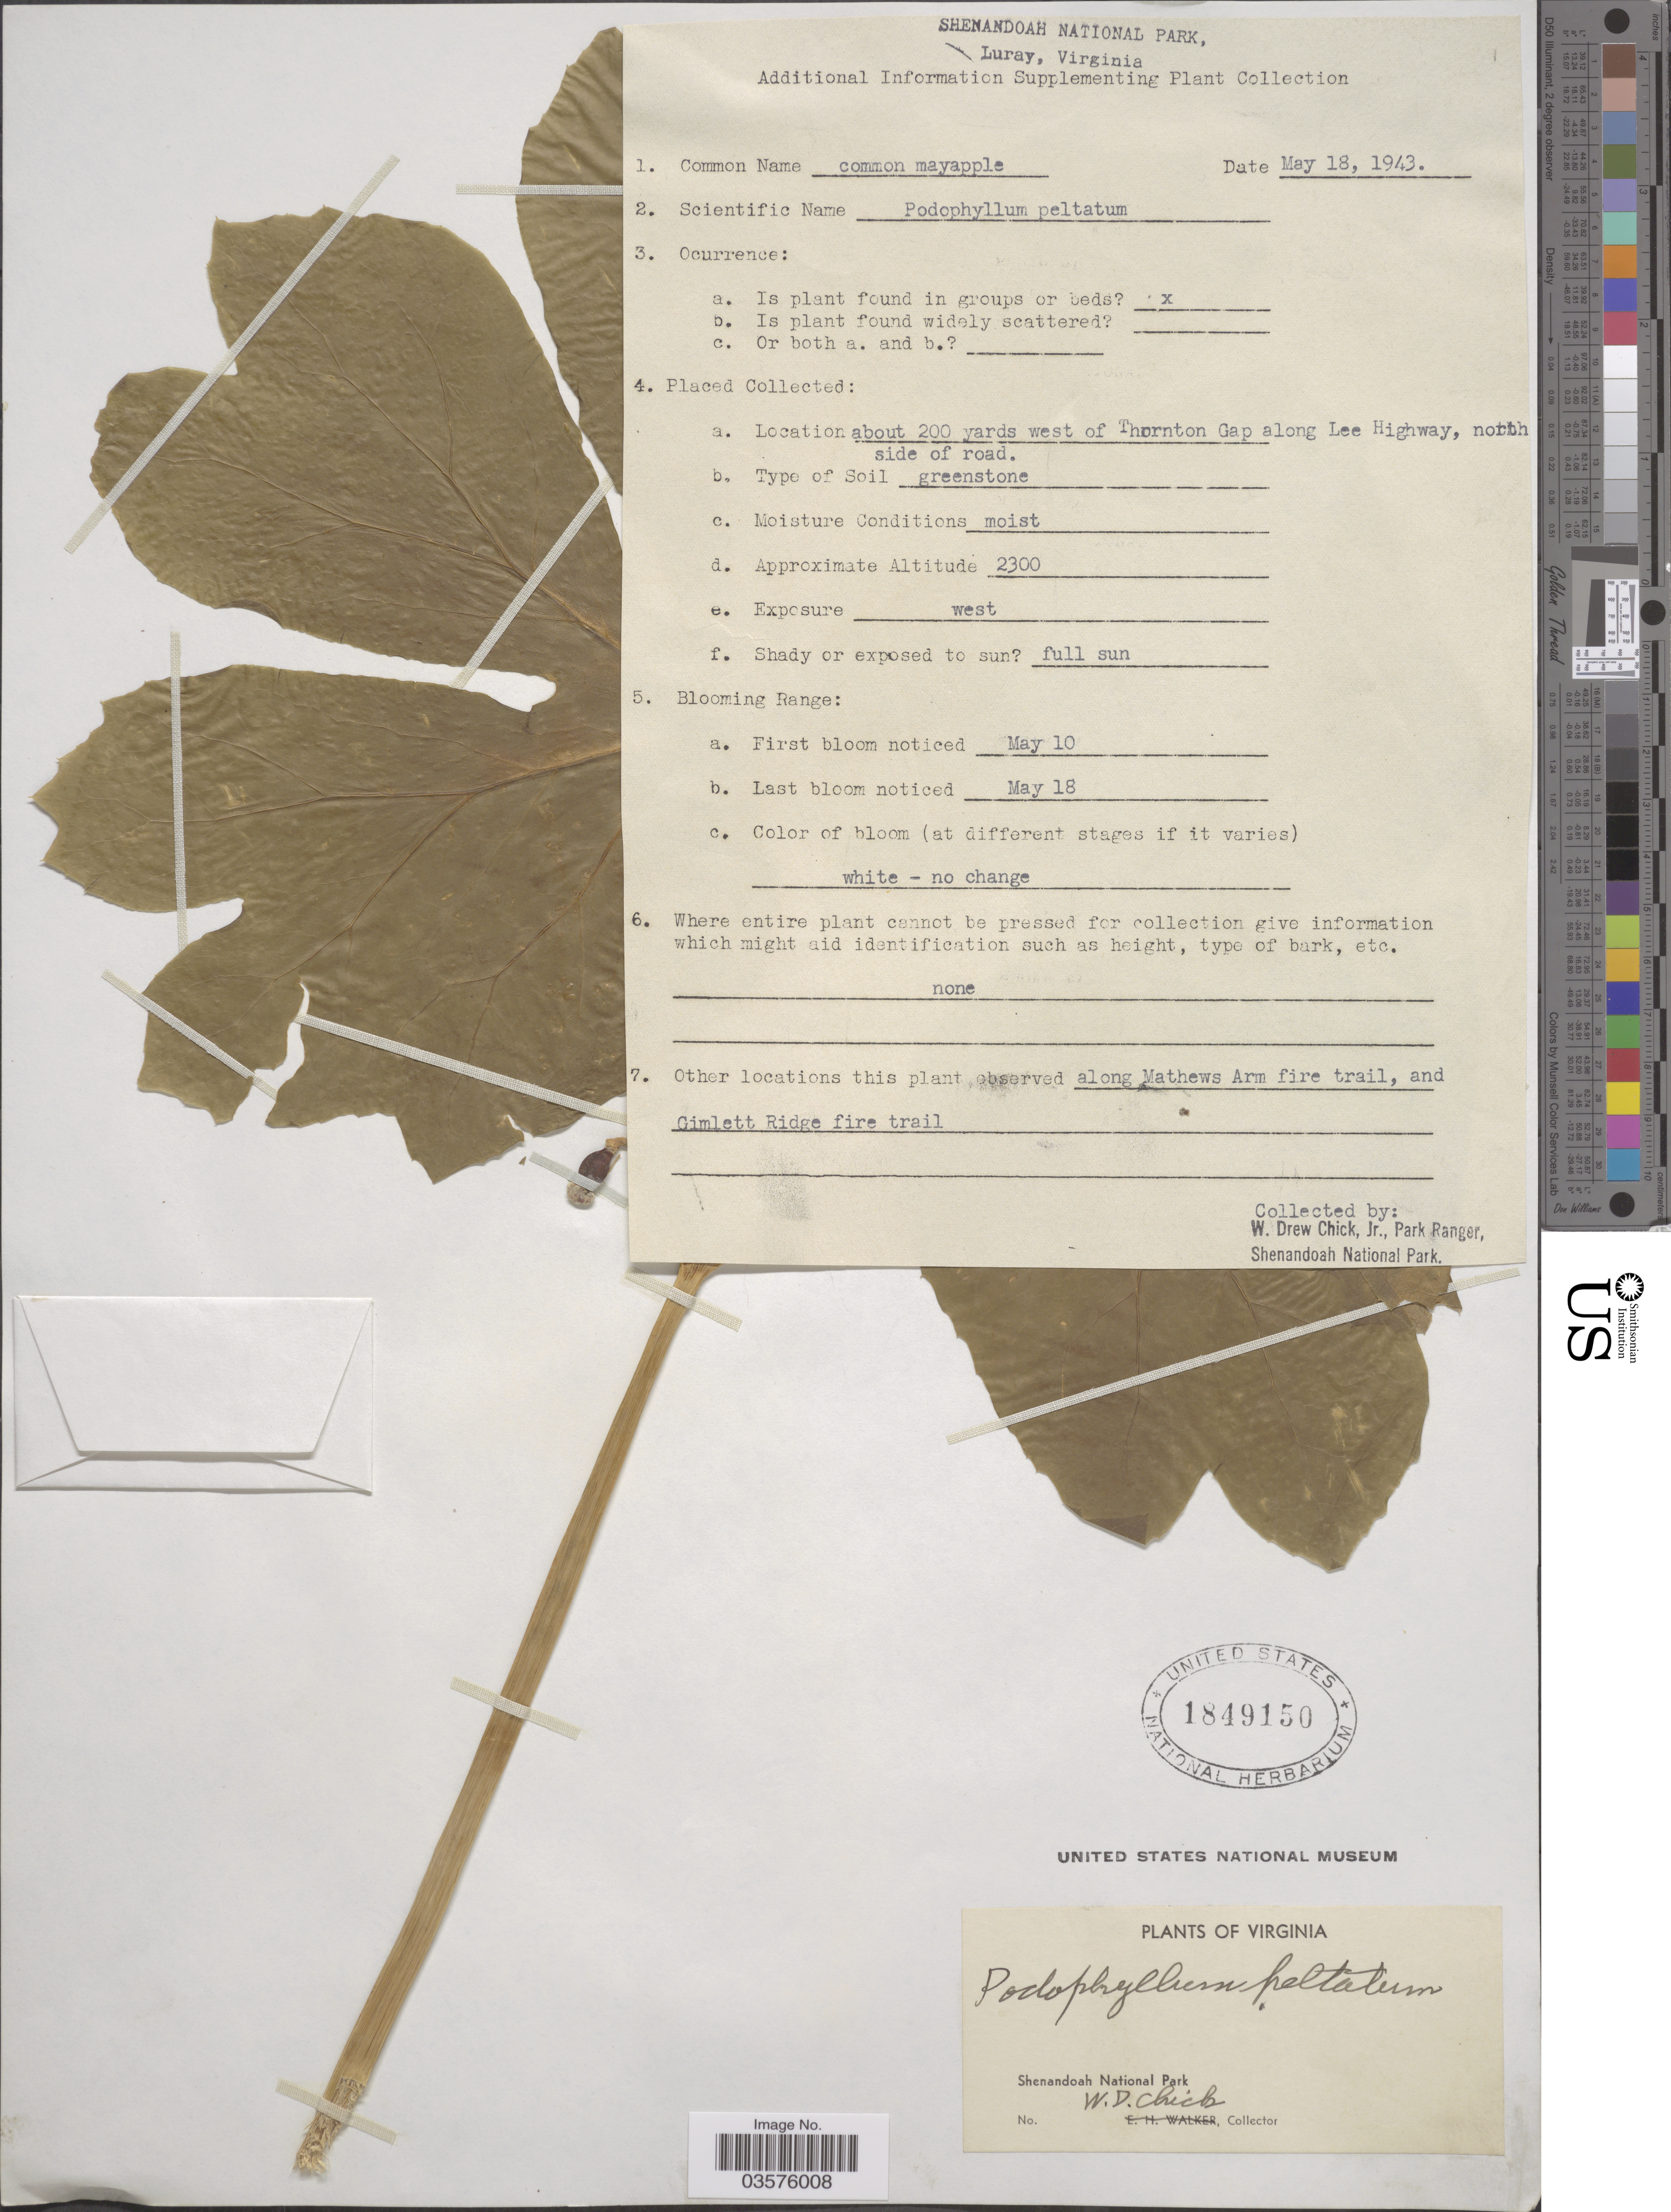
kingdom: Plantae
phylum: Tracheophyta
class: Magnoliopsida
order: Ranunculales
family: Berberidaceae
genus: Podophyllum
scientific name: Podophyllum peltatum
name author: L.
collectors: W. Chick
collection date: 1943-05-18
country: United States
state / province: Virginia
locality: Shenandoah National Park. Luray. About 200 yards west of Thornton Gap along Lee Highway, north side of road. Along Mathews Arm fire trail, and Gimlett Ridge fire trail.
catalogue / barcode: US 1849150